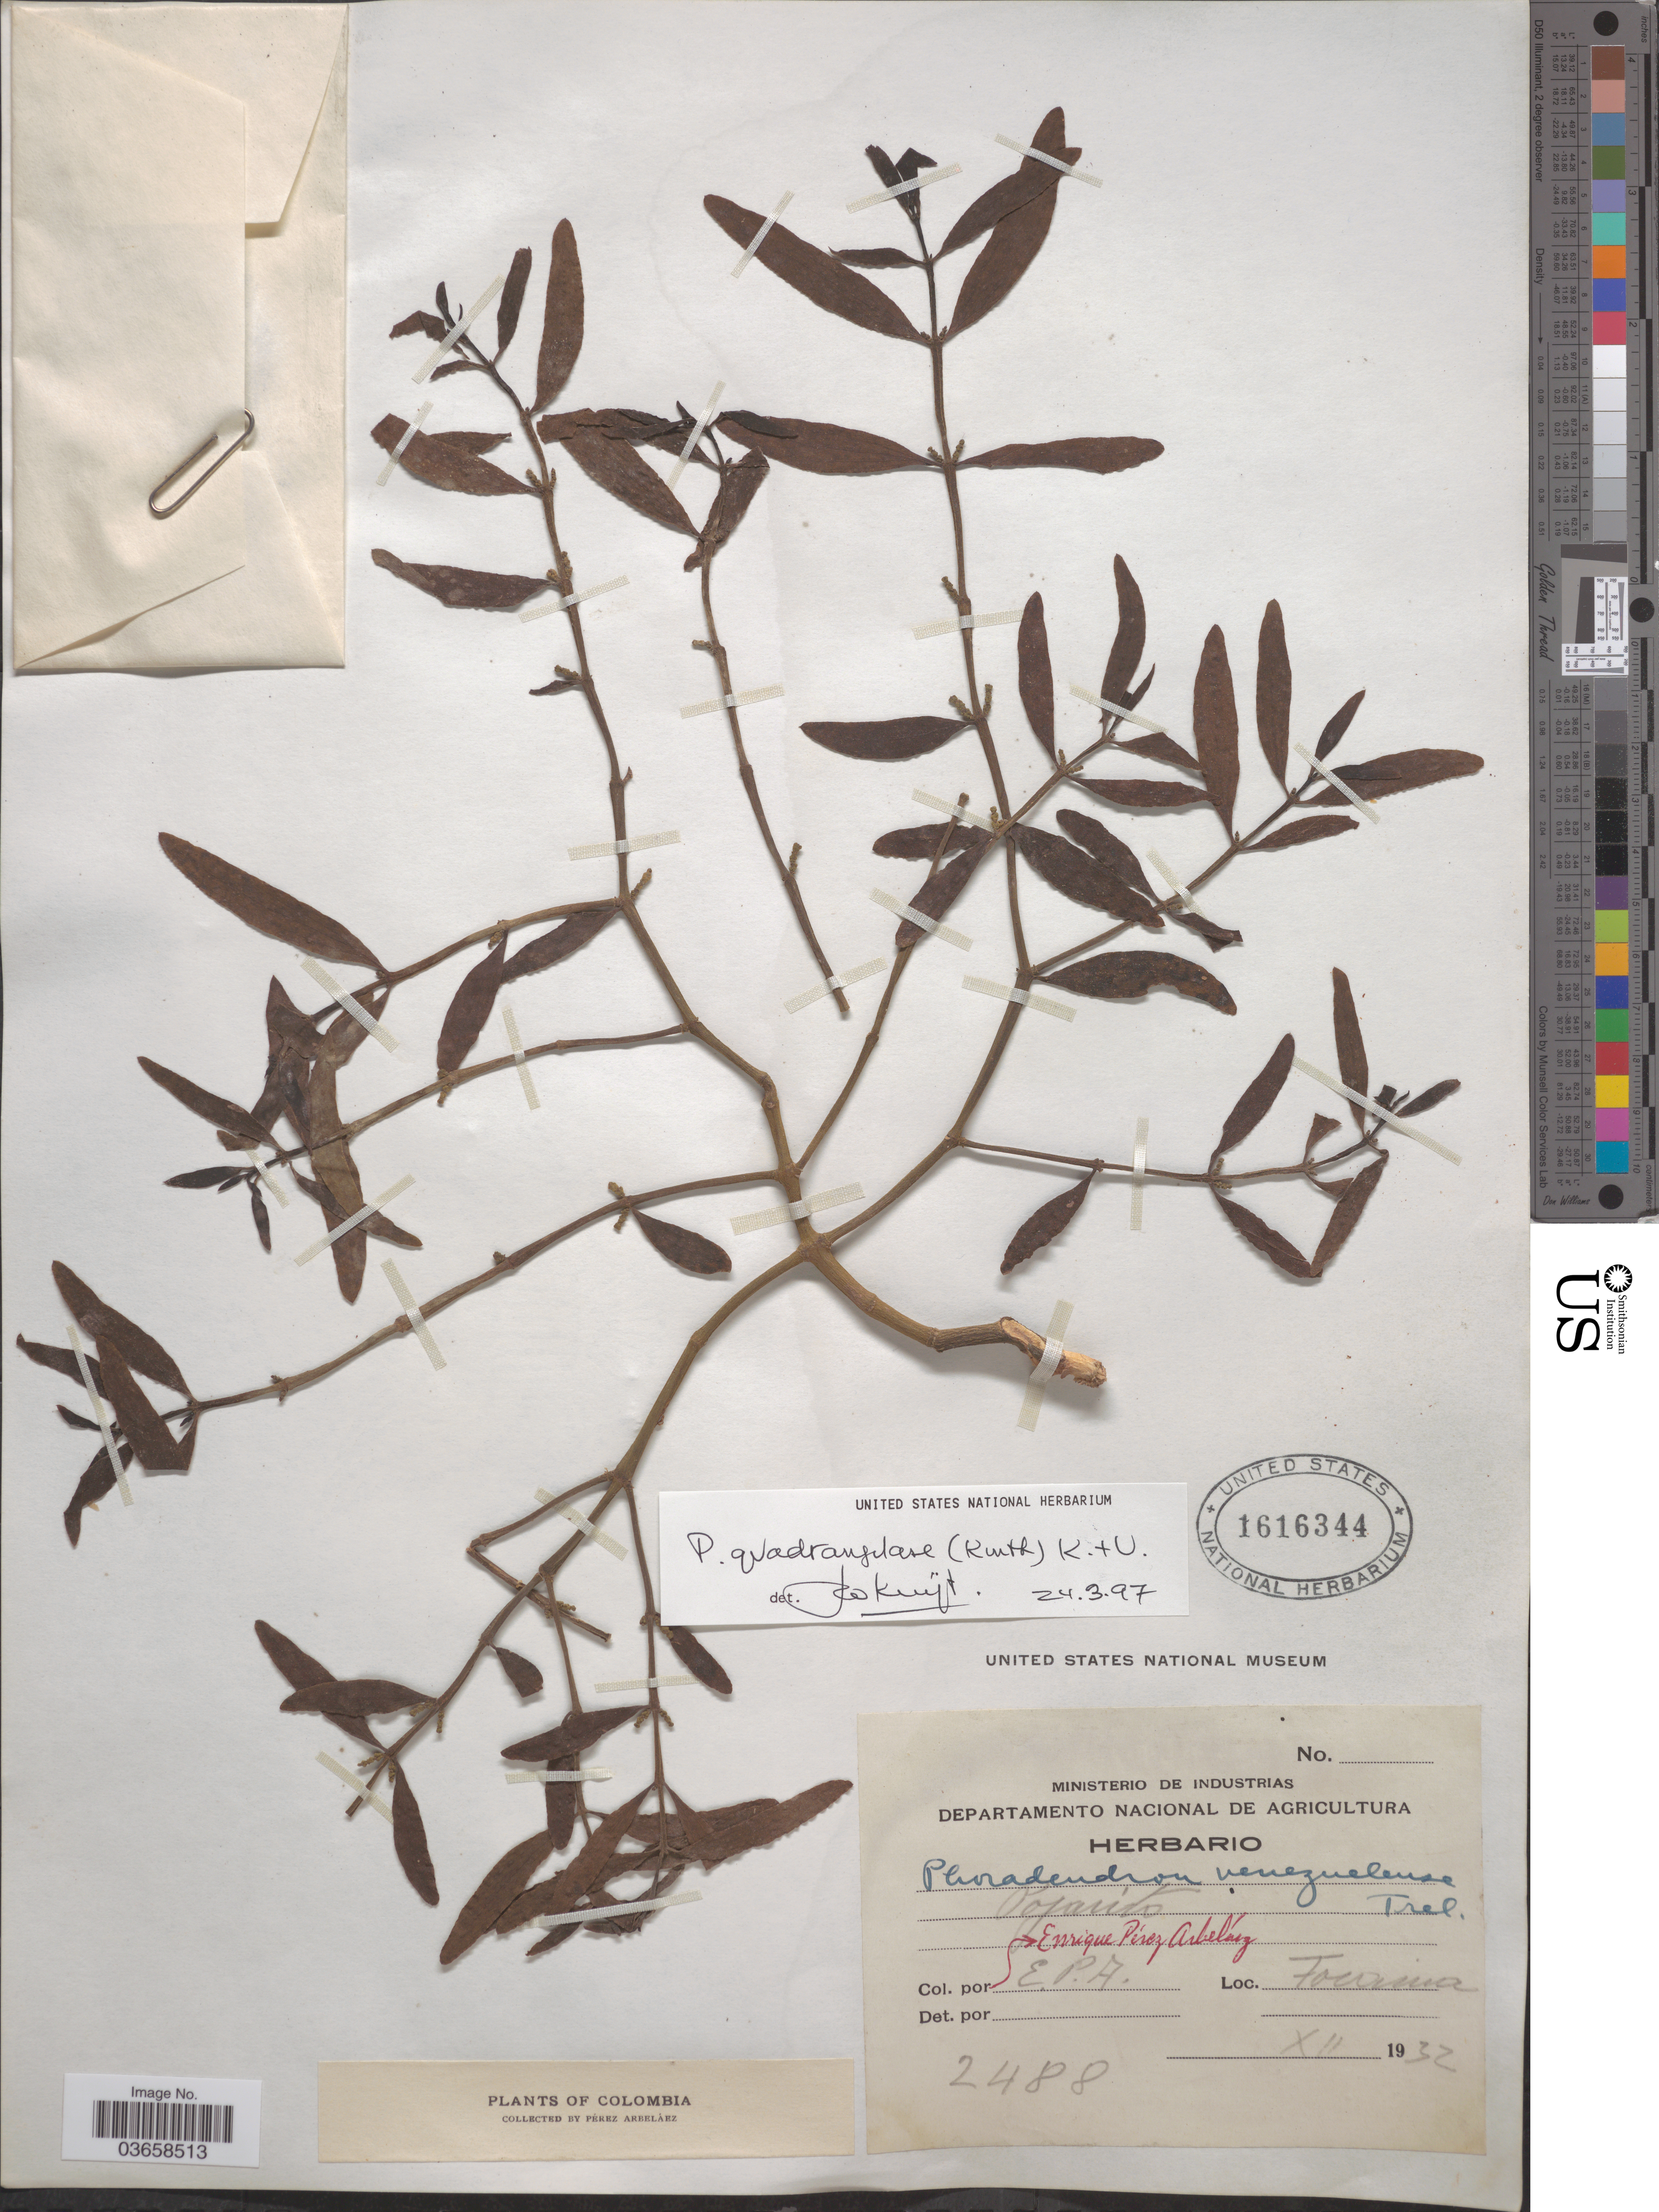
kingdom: Plantae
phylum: Tracheophyta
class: Magnoliopsida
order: Santalales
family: Viscaceae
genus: Phoradendron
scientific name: Phoradendron quadrangulare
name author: (Kunth) Griseb.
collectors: E. Pérez Arbeláez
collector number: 2488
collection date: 1932-12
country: Colombia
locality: Tocaima.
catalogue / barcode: US 1616344